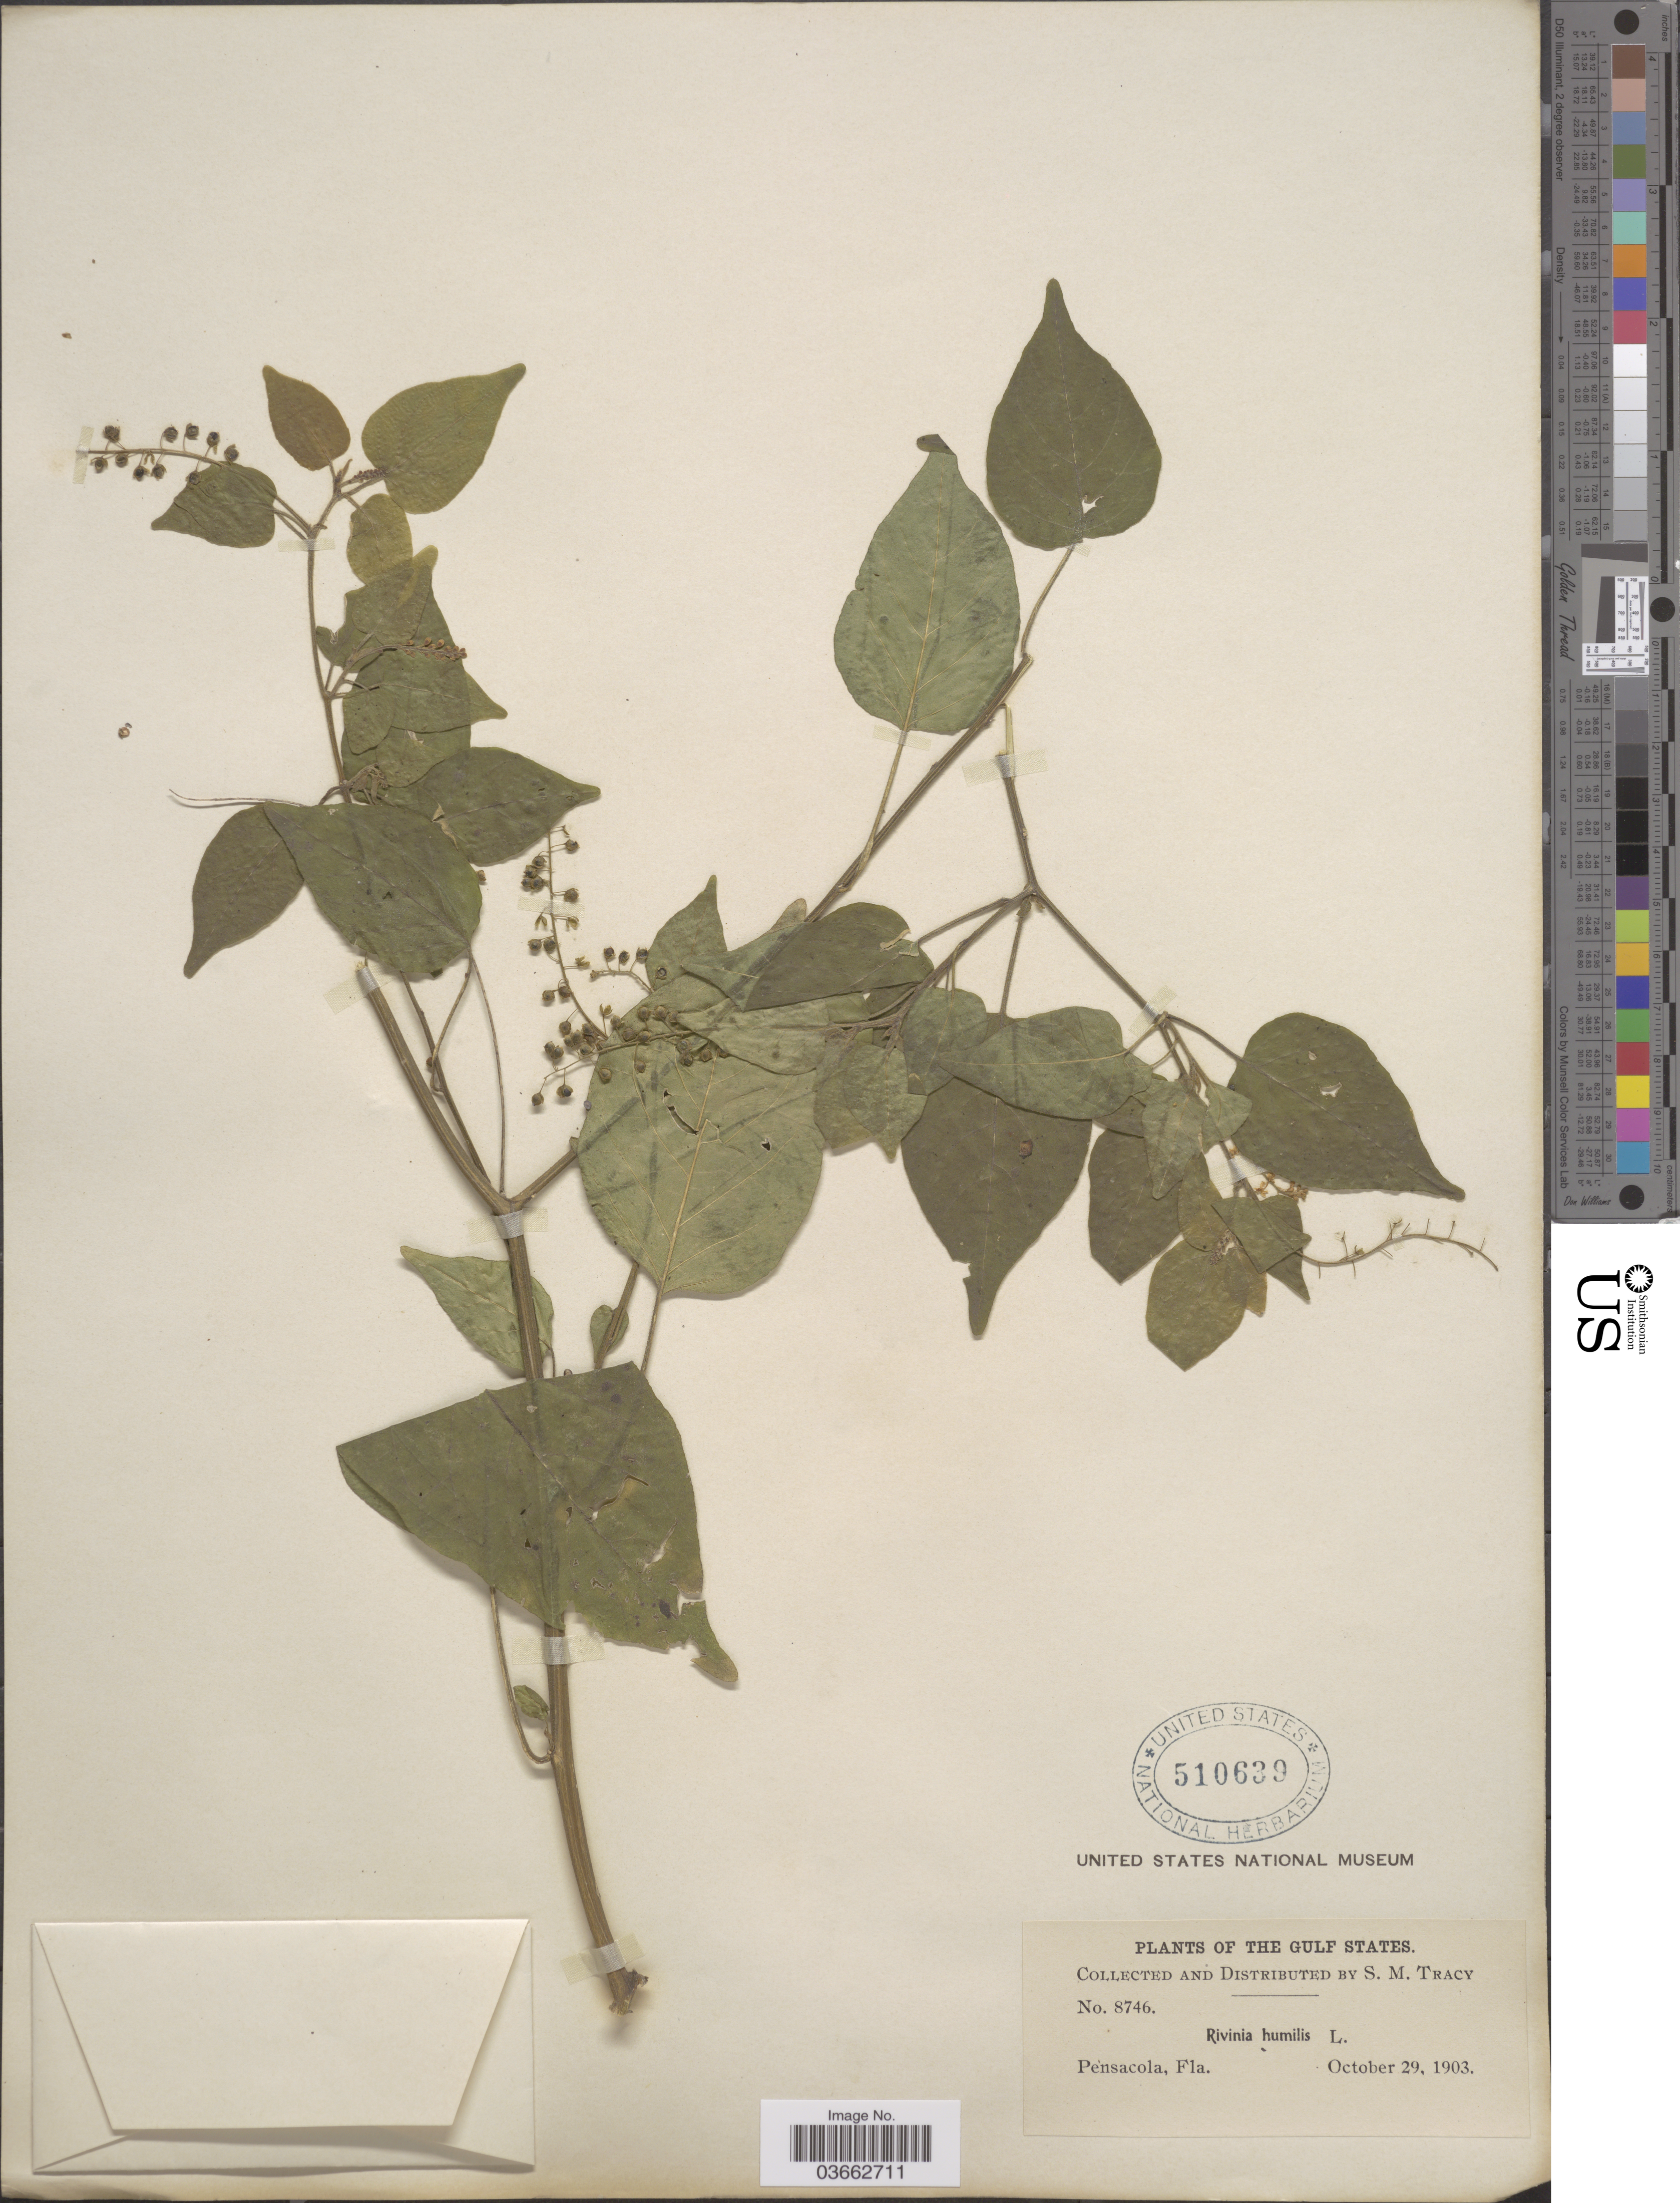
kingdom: Plantae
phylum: Tracheophyta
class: Magnoliopsida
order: Caryophyllales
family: Phytolaccaceae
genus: Rivina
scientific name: Rivina humilis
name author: L.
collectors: S. M. Tracy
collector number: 8746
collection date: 1903-10-29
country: United States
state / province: Florida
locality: The Gulf States. Pensacola.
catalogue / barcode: US 510639